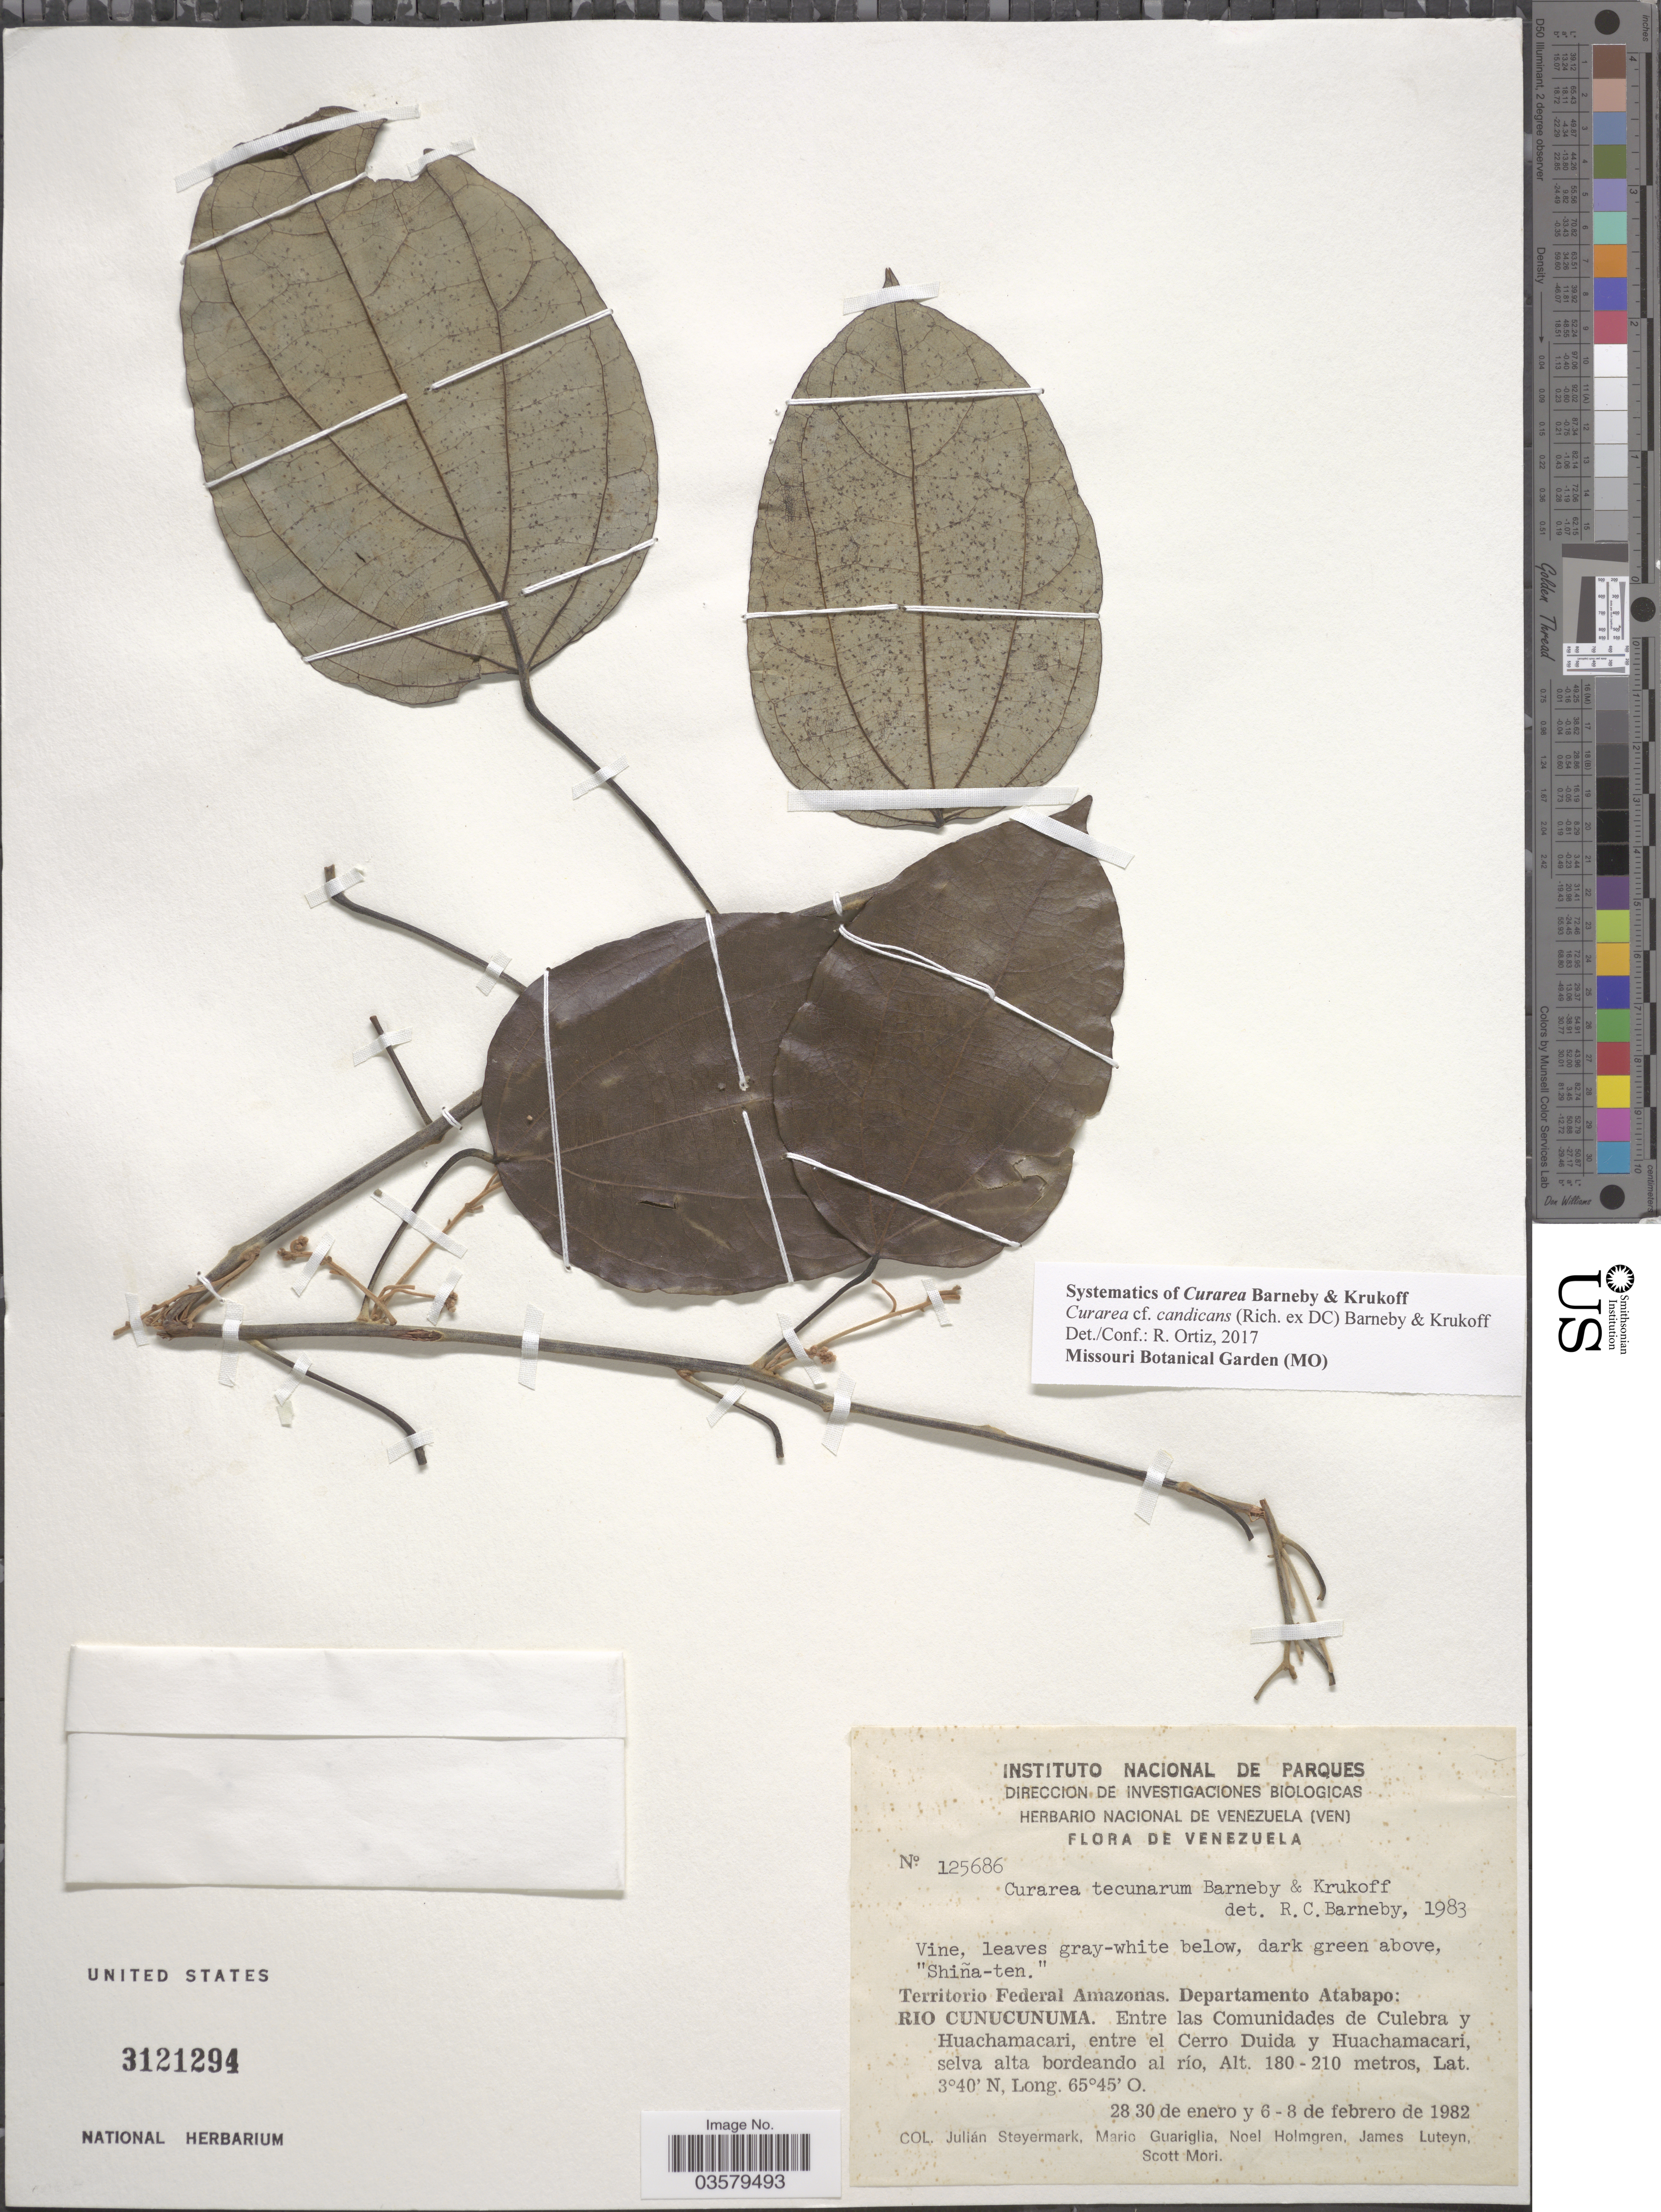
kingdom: Plantae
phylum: Tracheophyta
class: Magnoliopsida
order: Ranunculales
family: Menispermaceae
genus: Curarea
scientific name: Curarea candicans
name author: (Rich. ex DC.) Barneby & Krukoff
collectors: J. Steyermark, M. Guariglia, N. H. Holmgren, J. L. Luteyn & S. Mori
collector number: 125686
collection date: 1982-01-28/1982-02-08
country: Venezuela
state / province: Amazonas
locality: Territorio Federal Amazonas. Departamento Atabapo: Rio Cunucunuma. Entre las Comunidades de Culebra y Huachamacari, entre el Cerro Duida y Huachamacari.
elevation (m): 180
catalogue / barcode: US 3121294